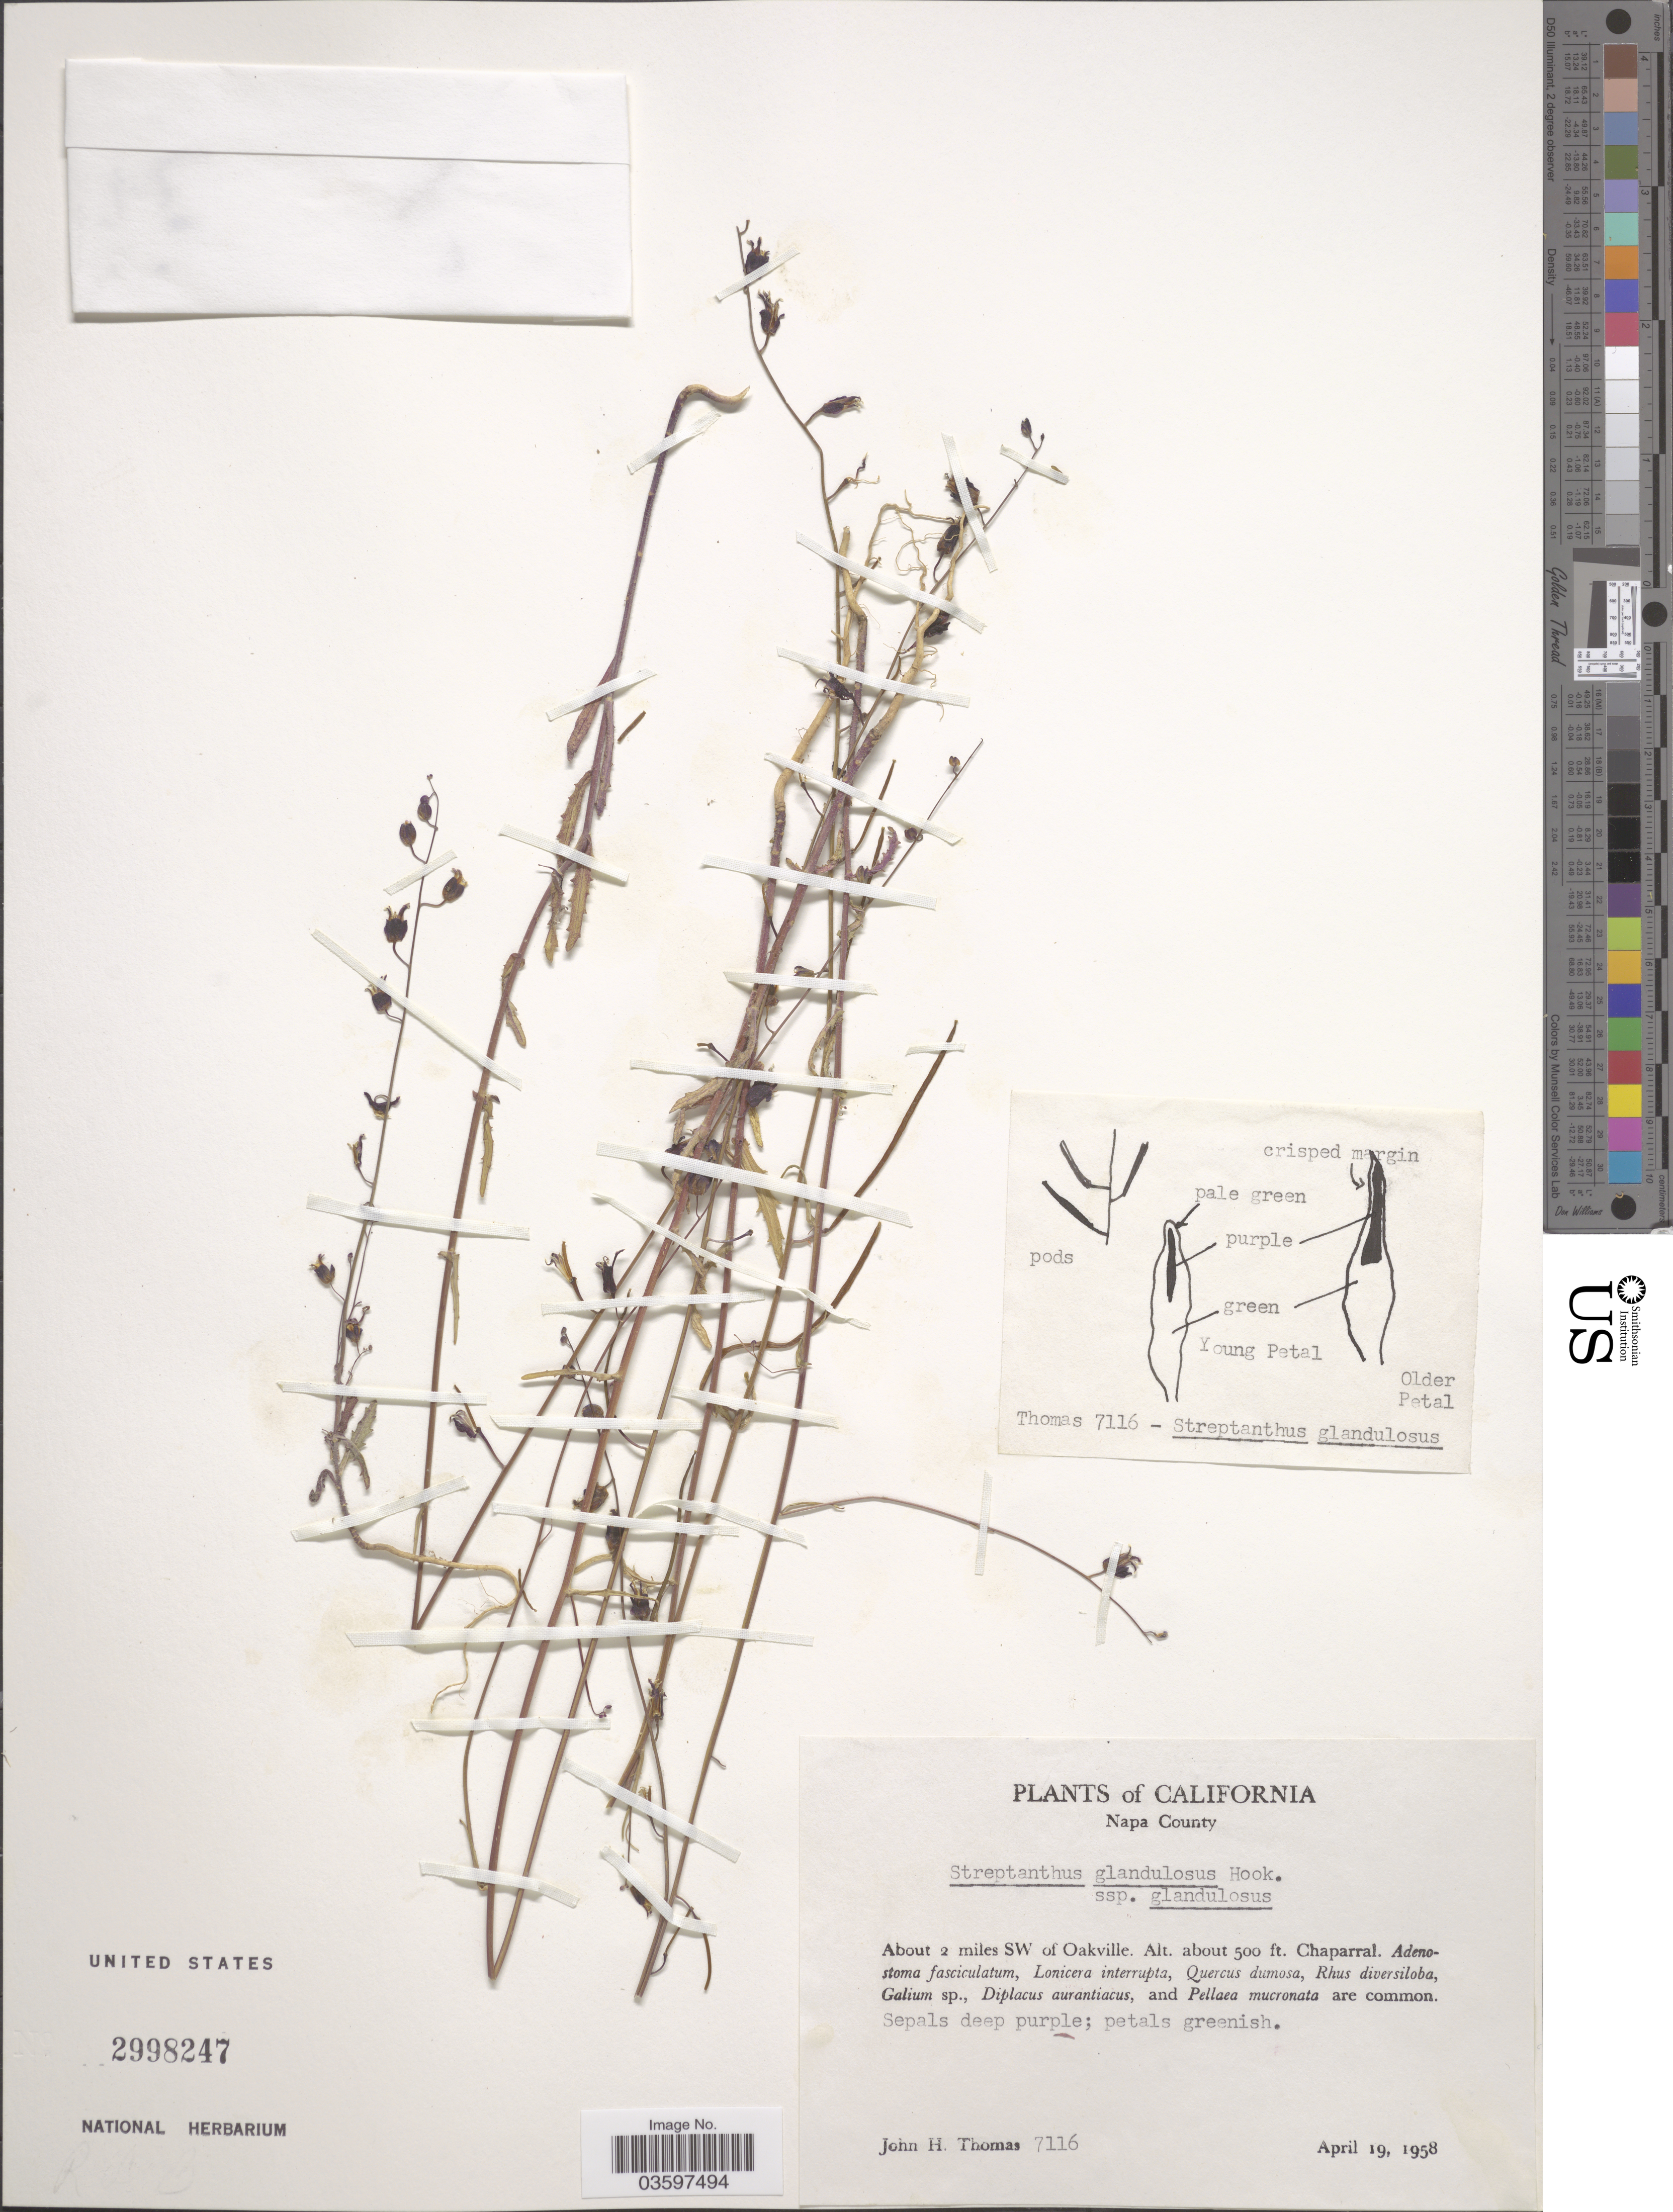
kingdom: Plantae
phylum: Tracheophyta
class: Magnoliopsida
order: Brassicales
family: Brassicaceae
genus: Streptanthus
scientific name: Streptanthus glandulosus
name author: Hook.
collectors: J. H. Thomas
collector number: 7116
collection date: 1958-04-19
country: United States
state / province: California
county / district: Napa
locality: Napa County. About 2 miles SW of Oakville.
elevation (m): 152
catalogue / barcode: US 2998247